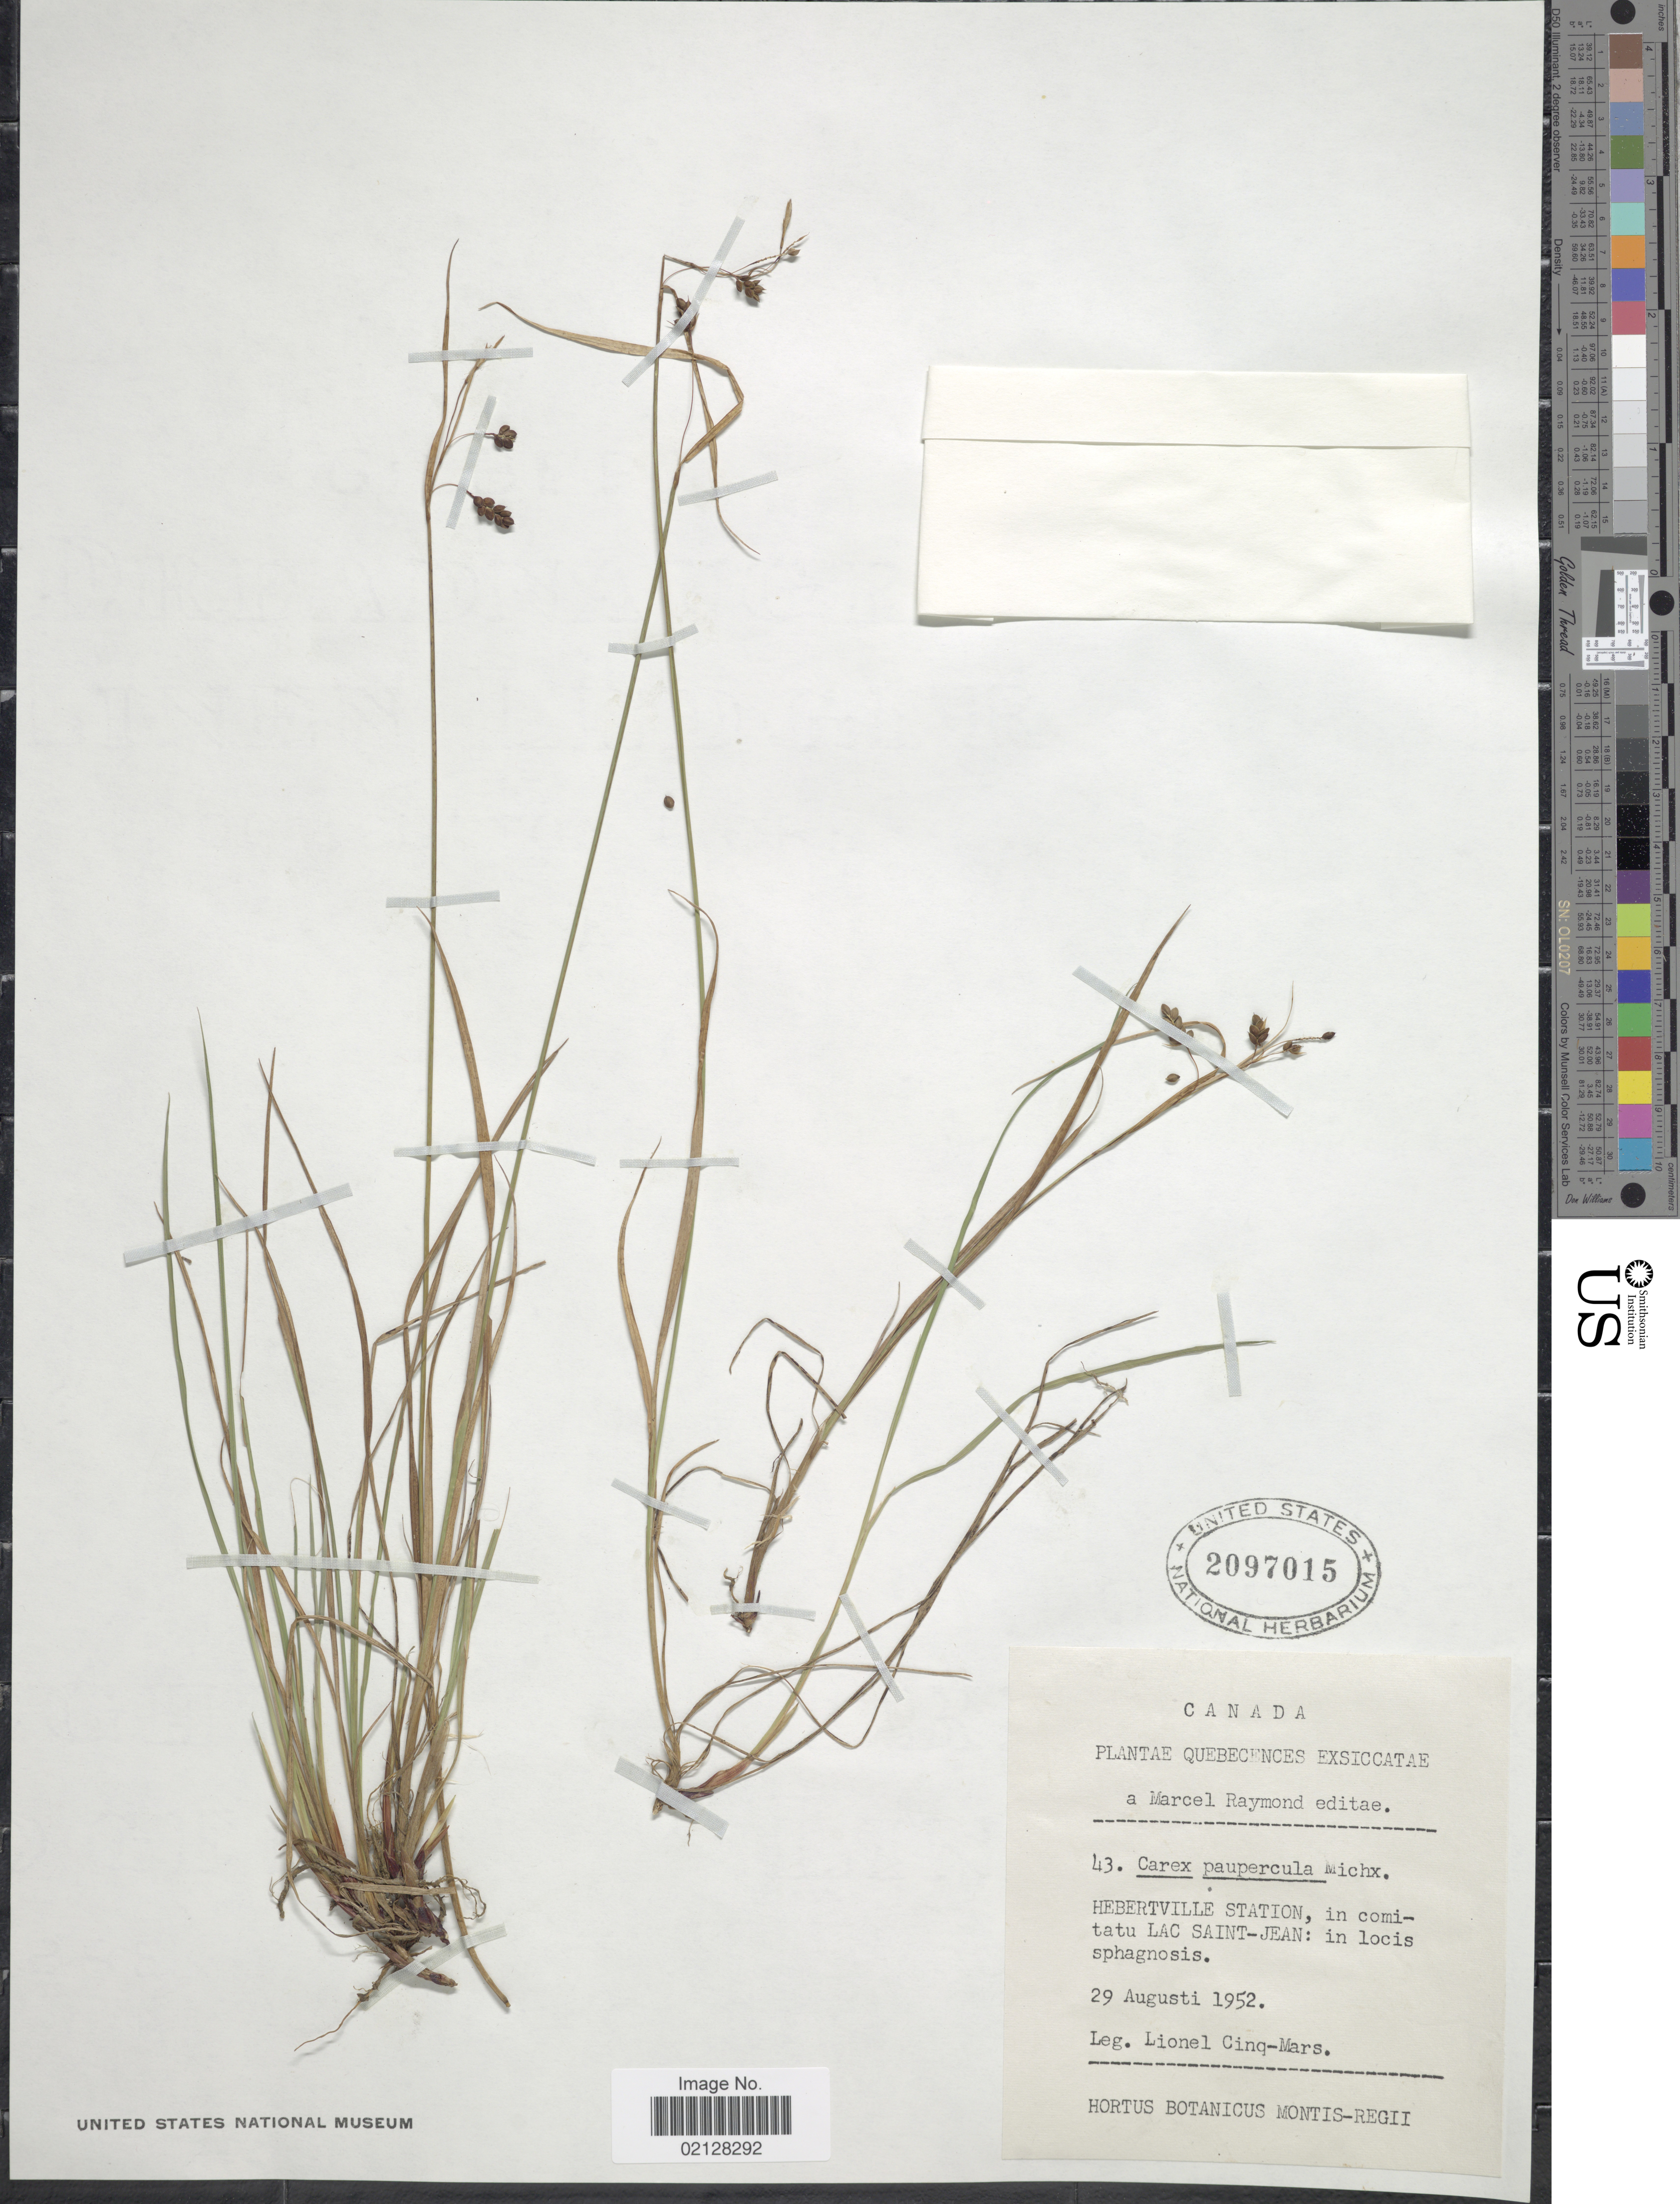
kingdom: Plantae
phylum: Tracheophyta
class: Liliopsida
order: Poales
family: Cyperaceae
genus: Carex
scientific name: Carex magellanica subsp. irrigua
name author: (Wahlenb.) Hiitonen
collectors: L. Cinq-Mars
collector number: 43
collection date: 1952-08-29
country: Canada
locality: Hebertville Station, in comitatu Lac Saint- Jean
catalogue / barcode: US 2097015